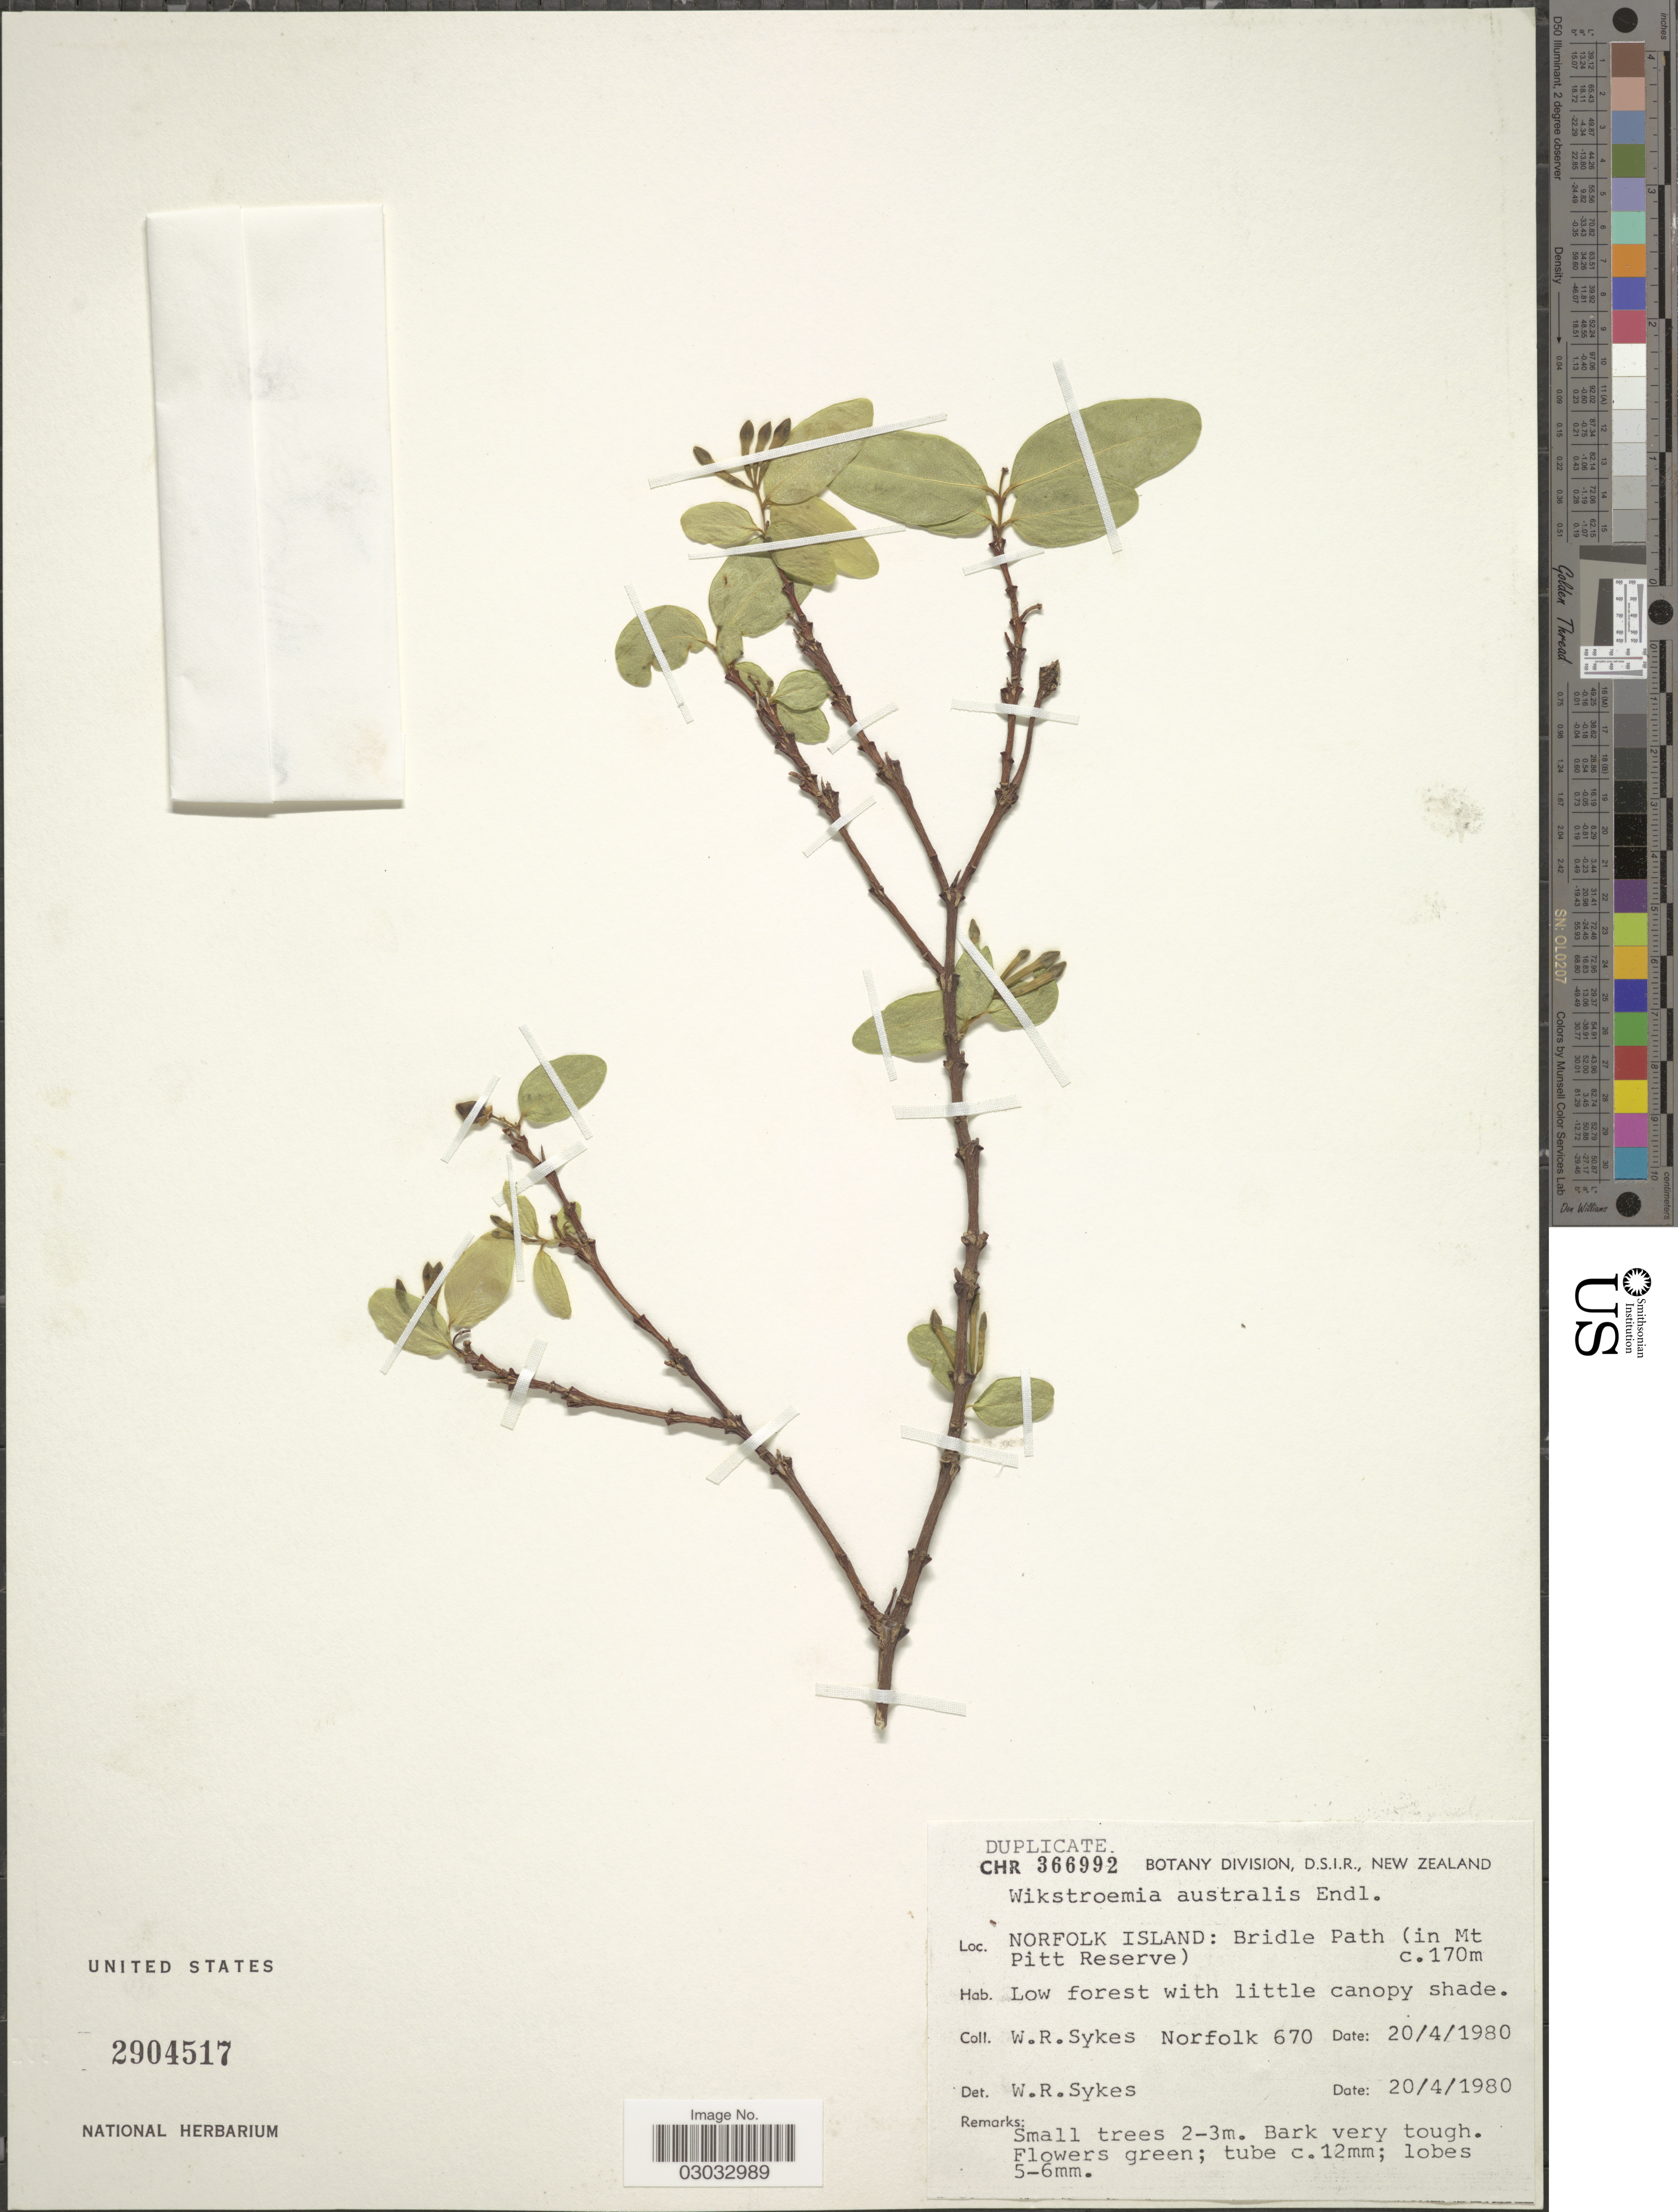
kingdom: Plantae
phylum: Tracheophyta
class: Magnoliopsida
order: Malvales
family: Thymelaeaceae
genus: Wikstroemia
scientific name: Wikstroemia australis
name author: Endl.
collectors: W. R. Sykes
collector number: Norfolk 670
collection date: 1980-04-20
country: Australia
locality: Norfolk Island: Bridle Path (in Mt Pitt Reserve).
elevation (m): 170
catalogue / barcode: US 2904517